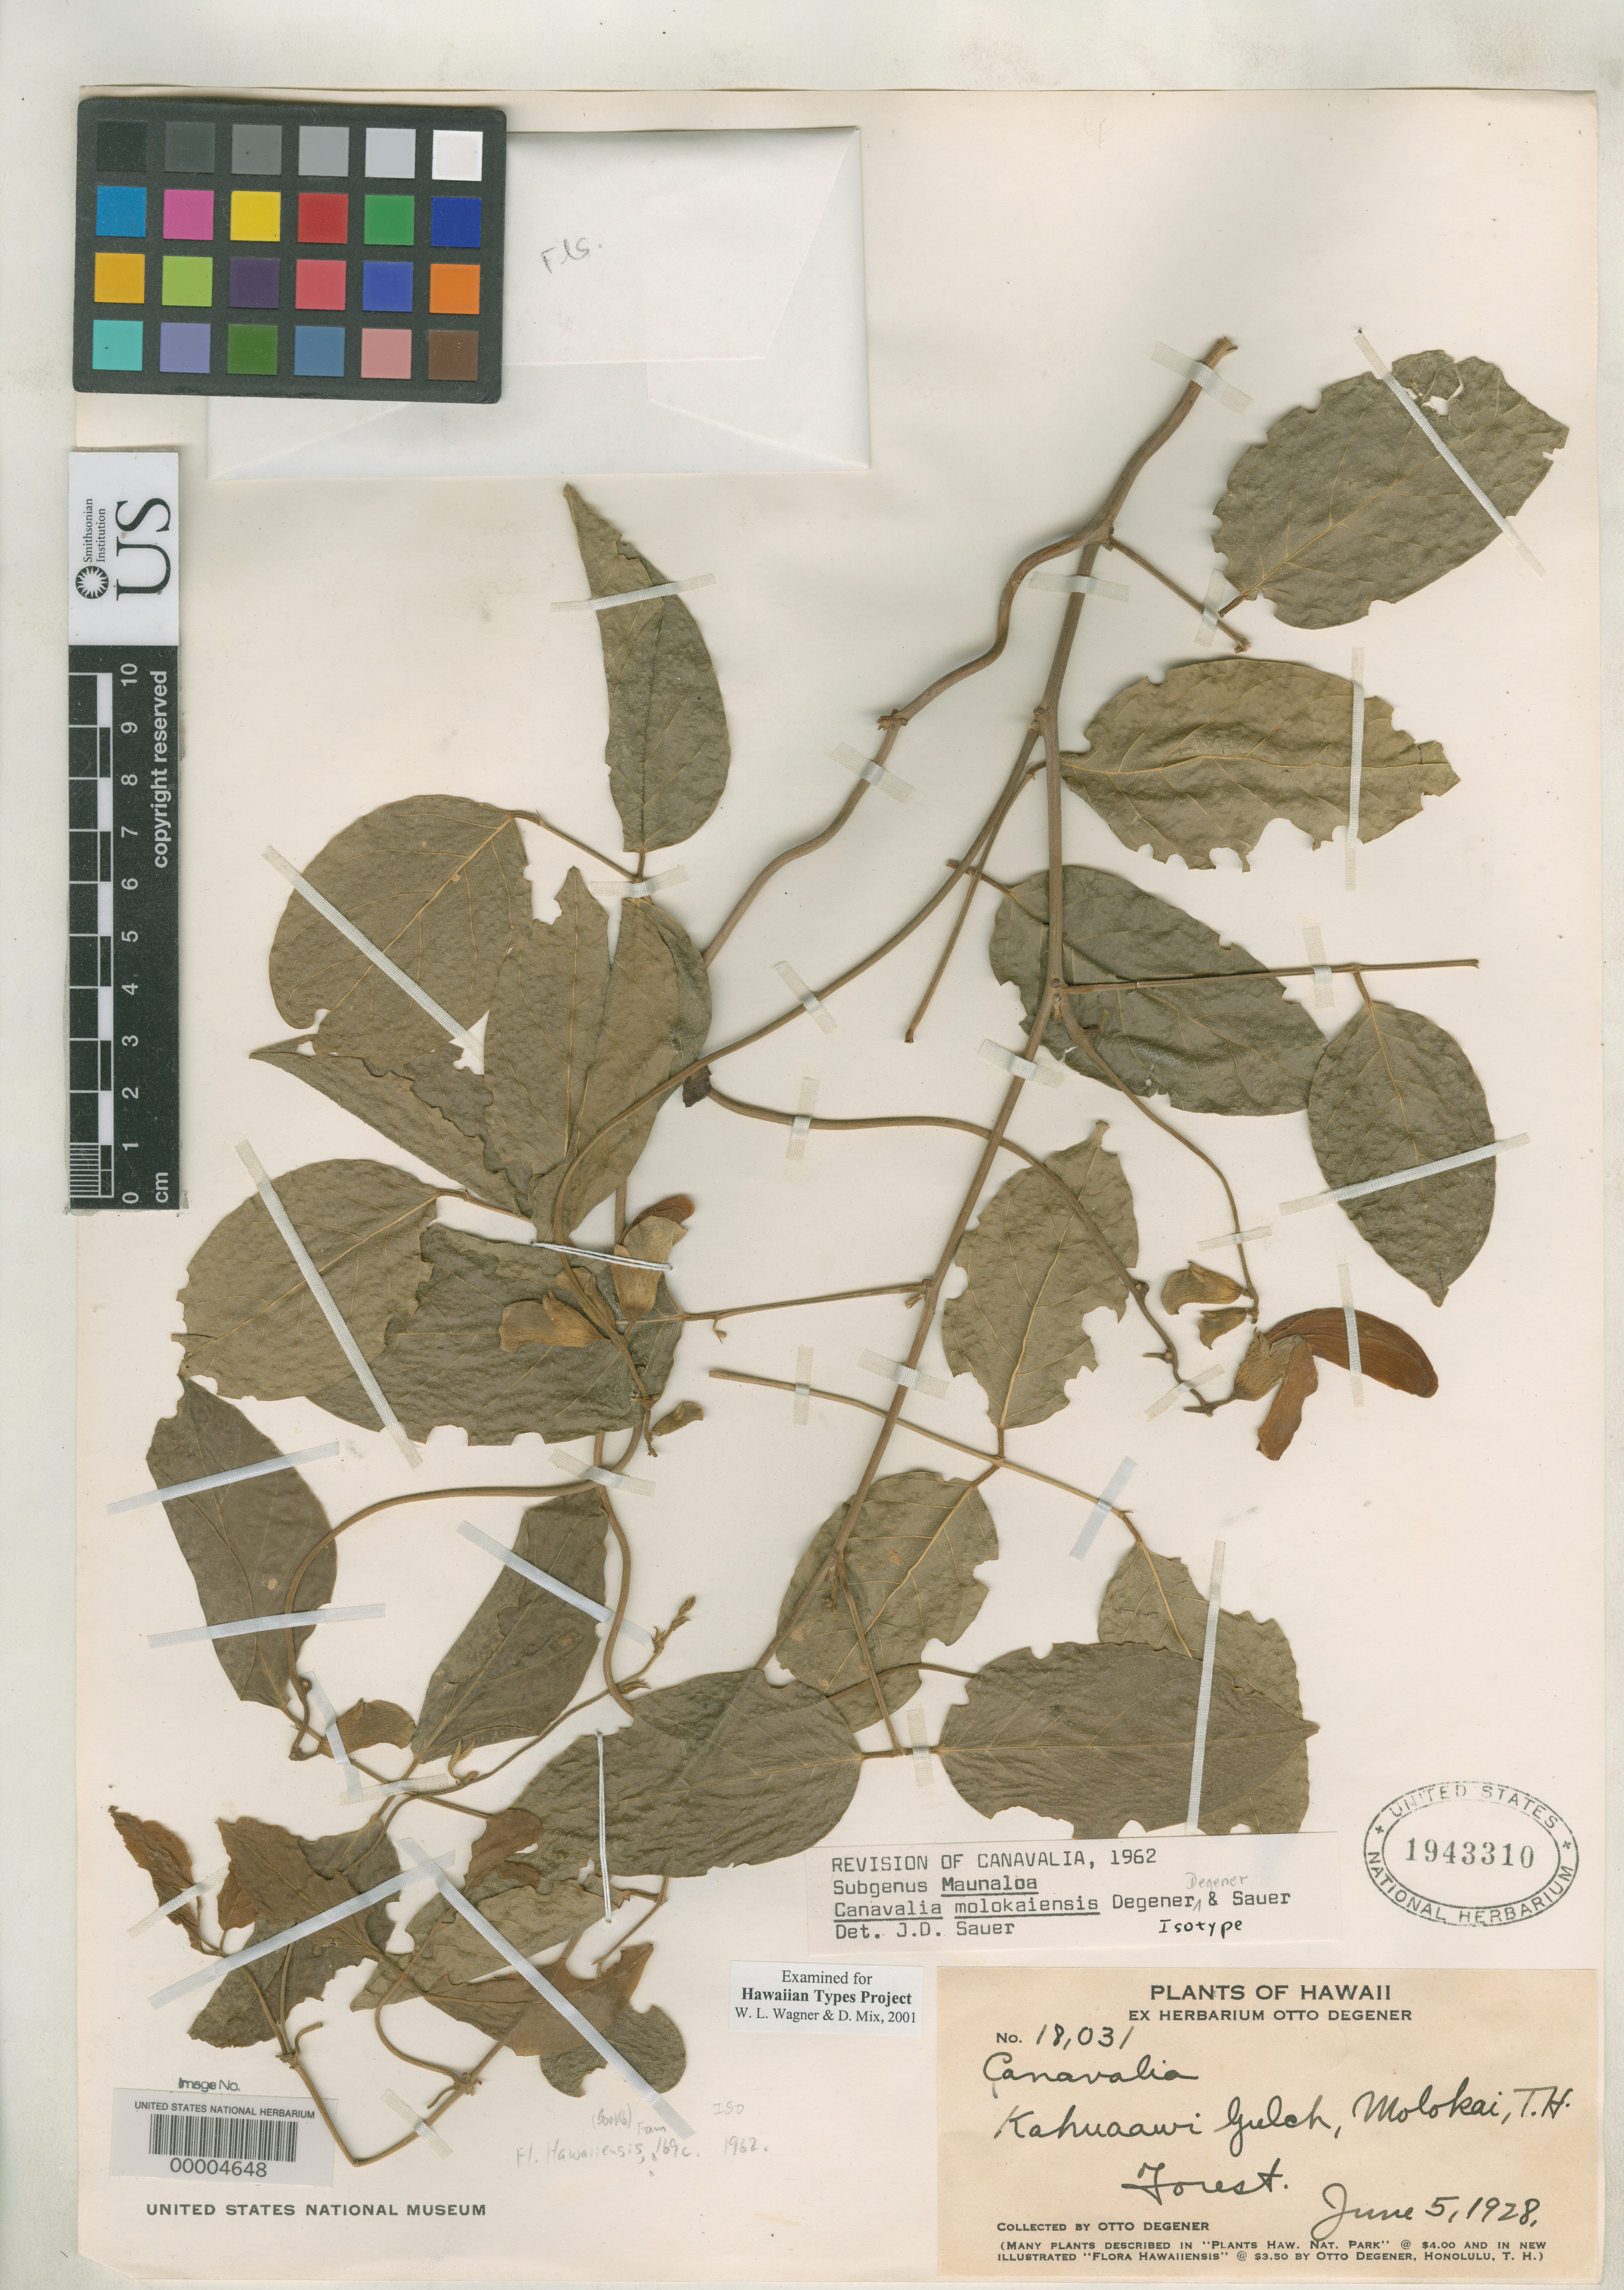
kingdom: Plantae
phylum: Tracheophyta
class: Magnoliopsida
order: Fabales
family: Fabaceae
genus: Canavalia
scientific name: Canavalia molokaiensis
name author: O. Deg. et al.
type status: Isotype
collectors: O. Degener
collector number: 18031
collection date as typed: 05 Jun 1928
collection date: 1928-06-05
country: United States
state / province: Hawaii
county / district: Maui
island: Moloka'i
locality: Kahuaawi Gulch.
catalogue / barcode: US 1943310